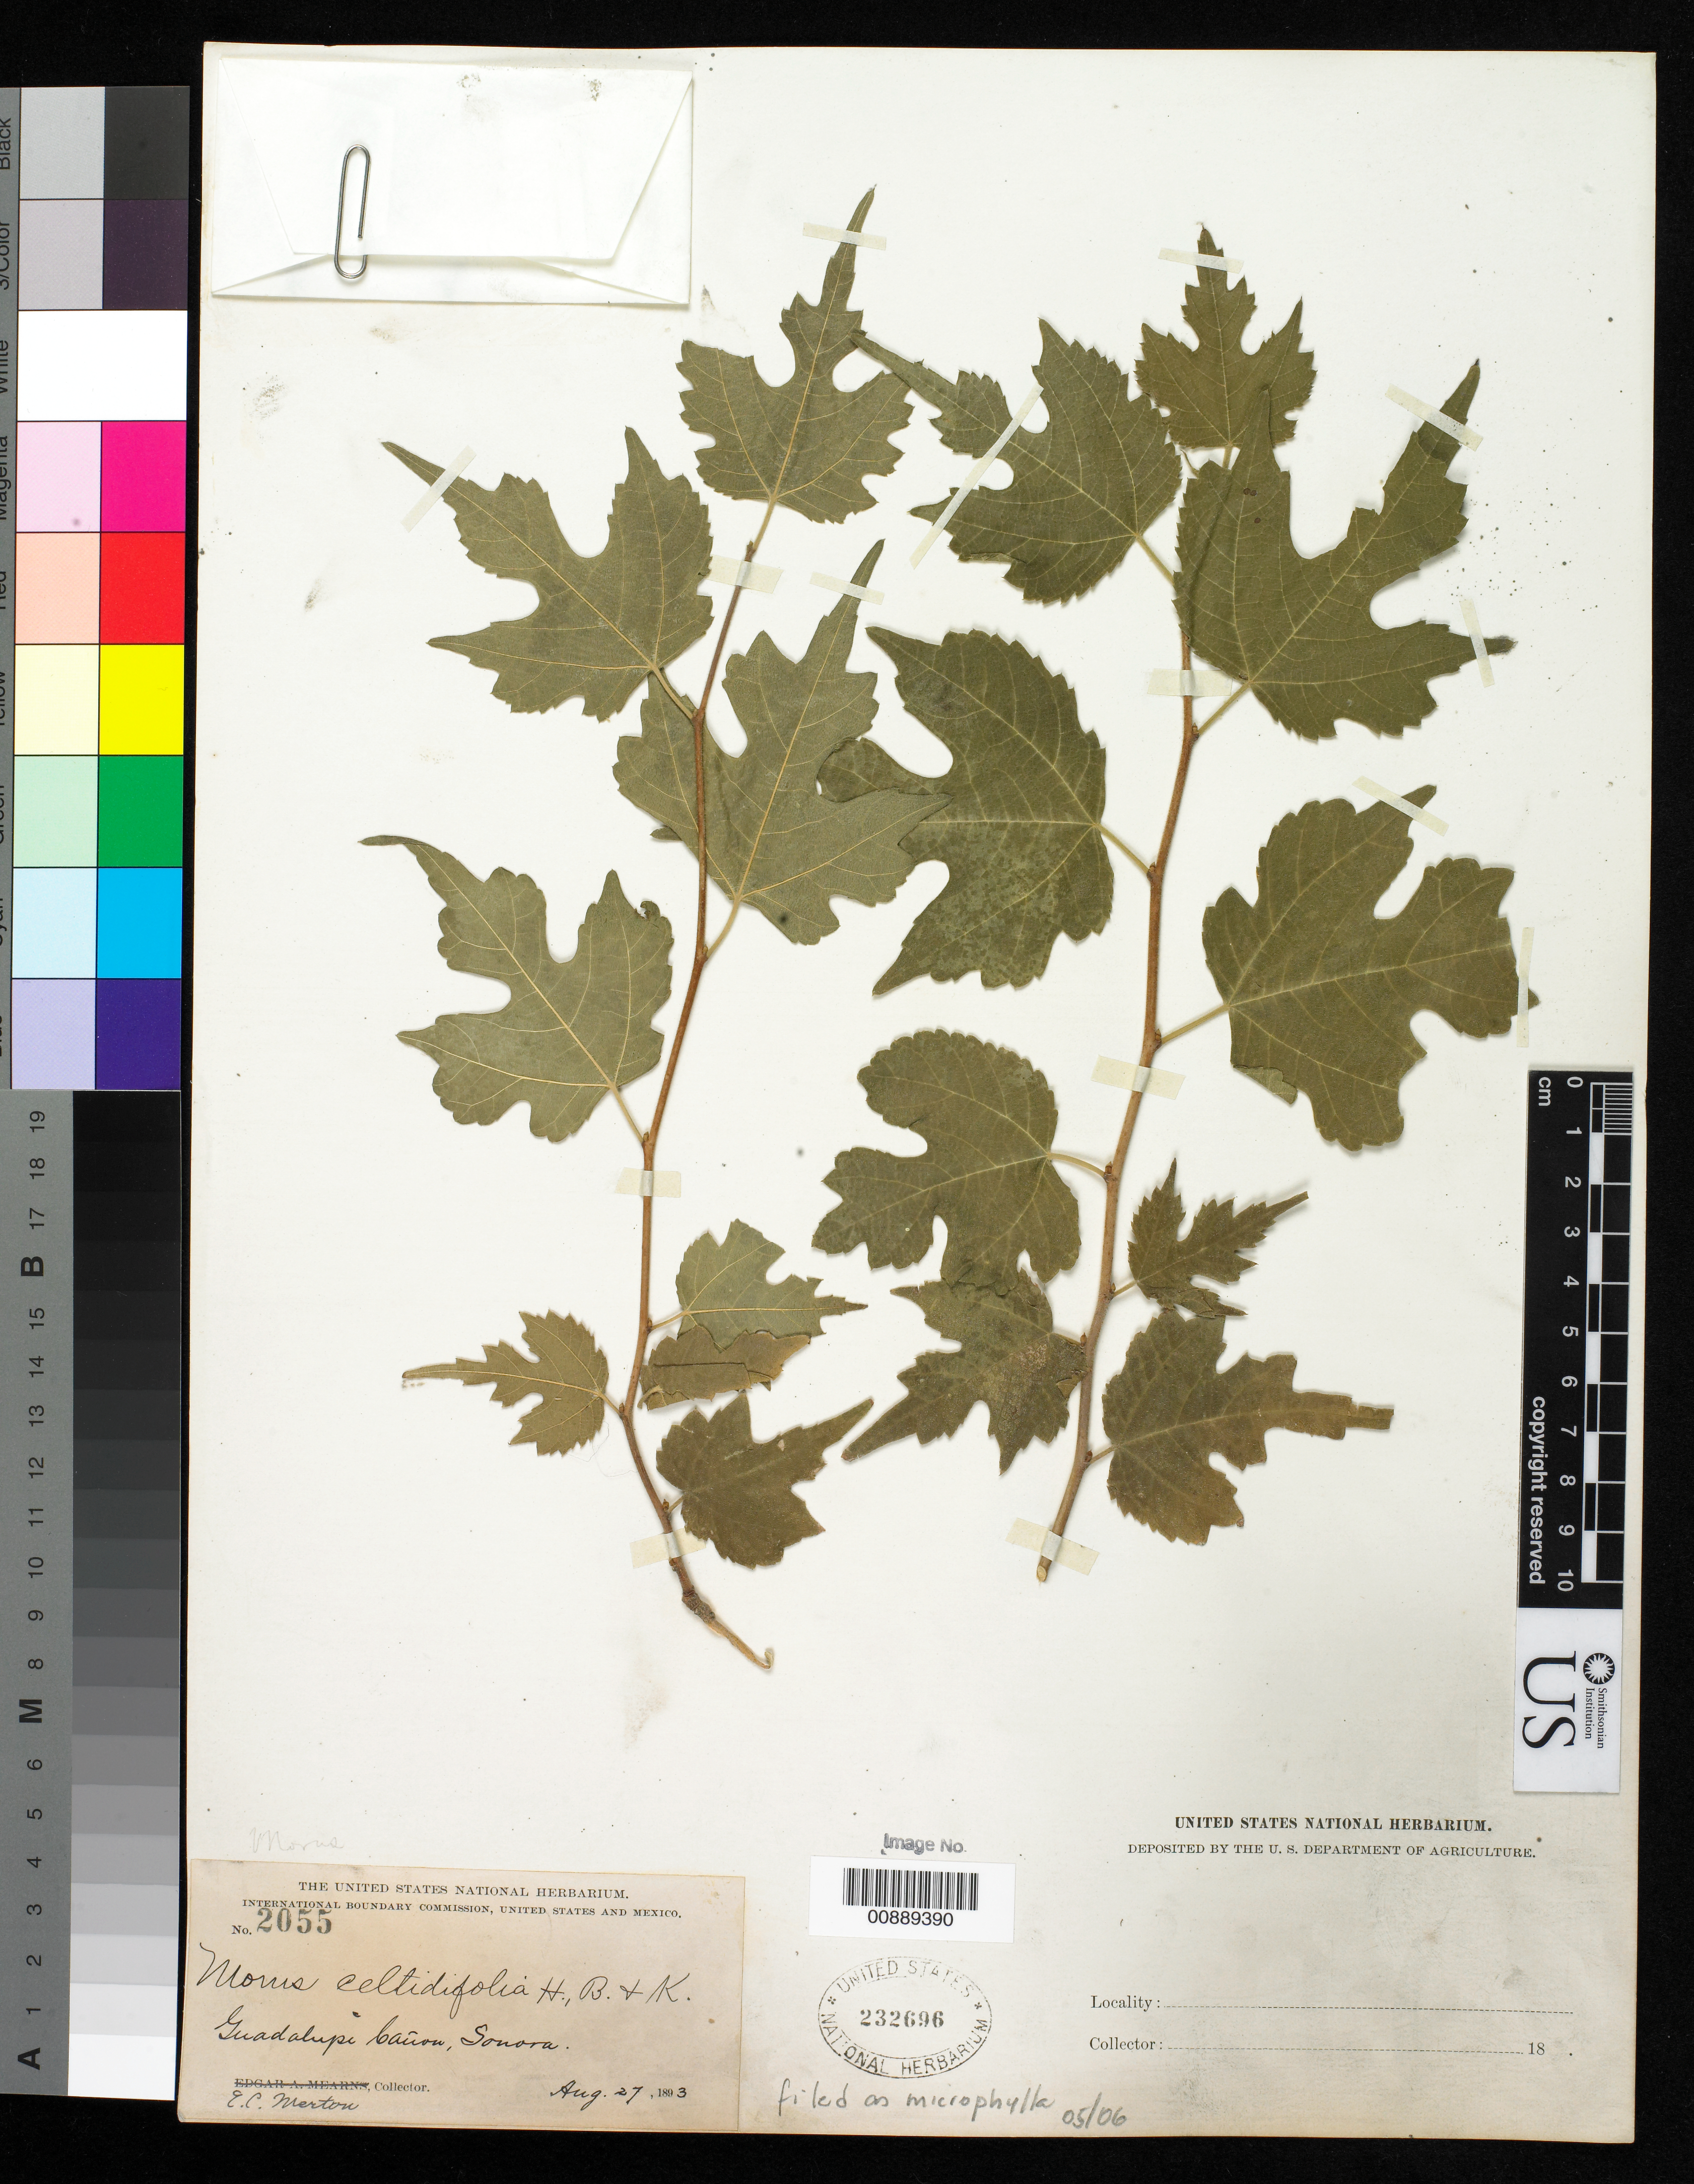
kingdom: Plantae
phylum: Tracheophyta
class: Magnoliopsida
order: Rosales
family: Moraceae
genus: Morus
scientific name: Morus microphylla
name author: Buckley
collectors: E. Merton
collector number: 2055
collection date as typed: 27 Aug 1893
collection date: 1893-08-27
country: Mexico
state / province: Sonora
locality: Guadalupe Cañon, Sonora.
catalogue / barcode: US 232696